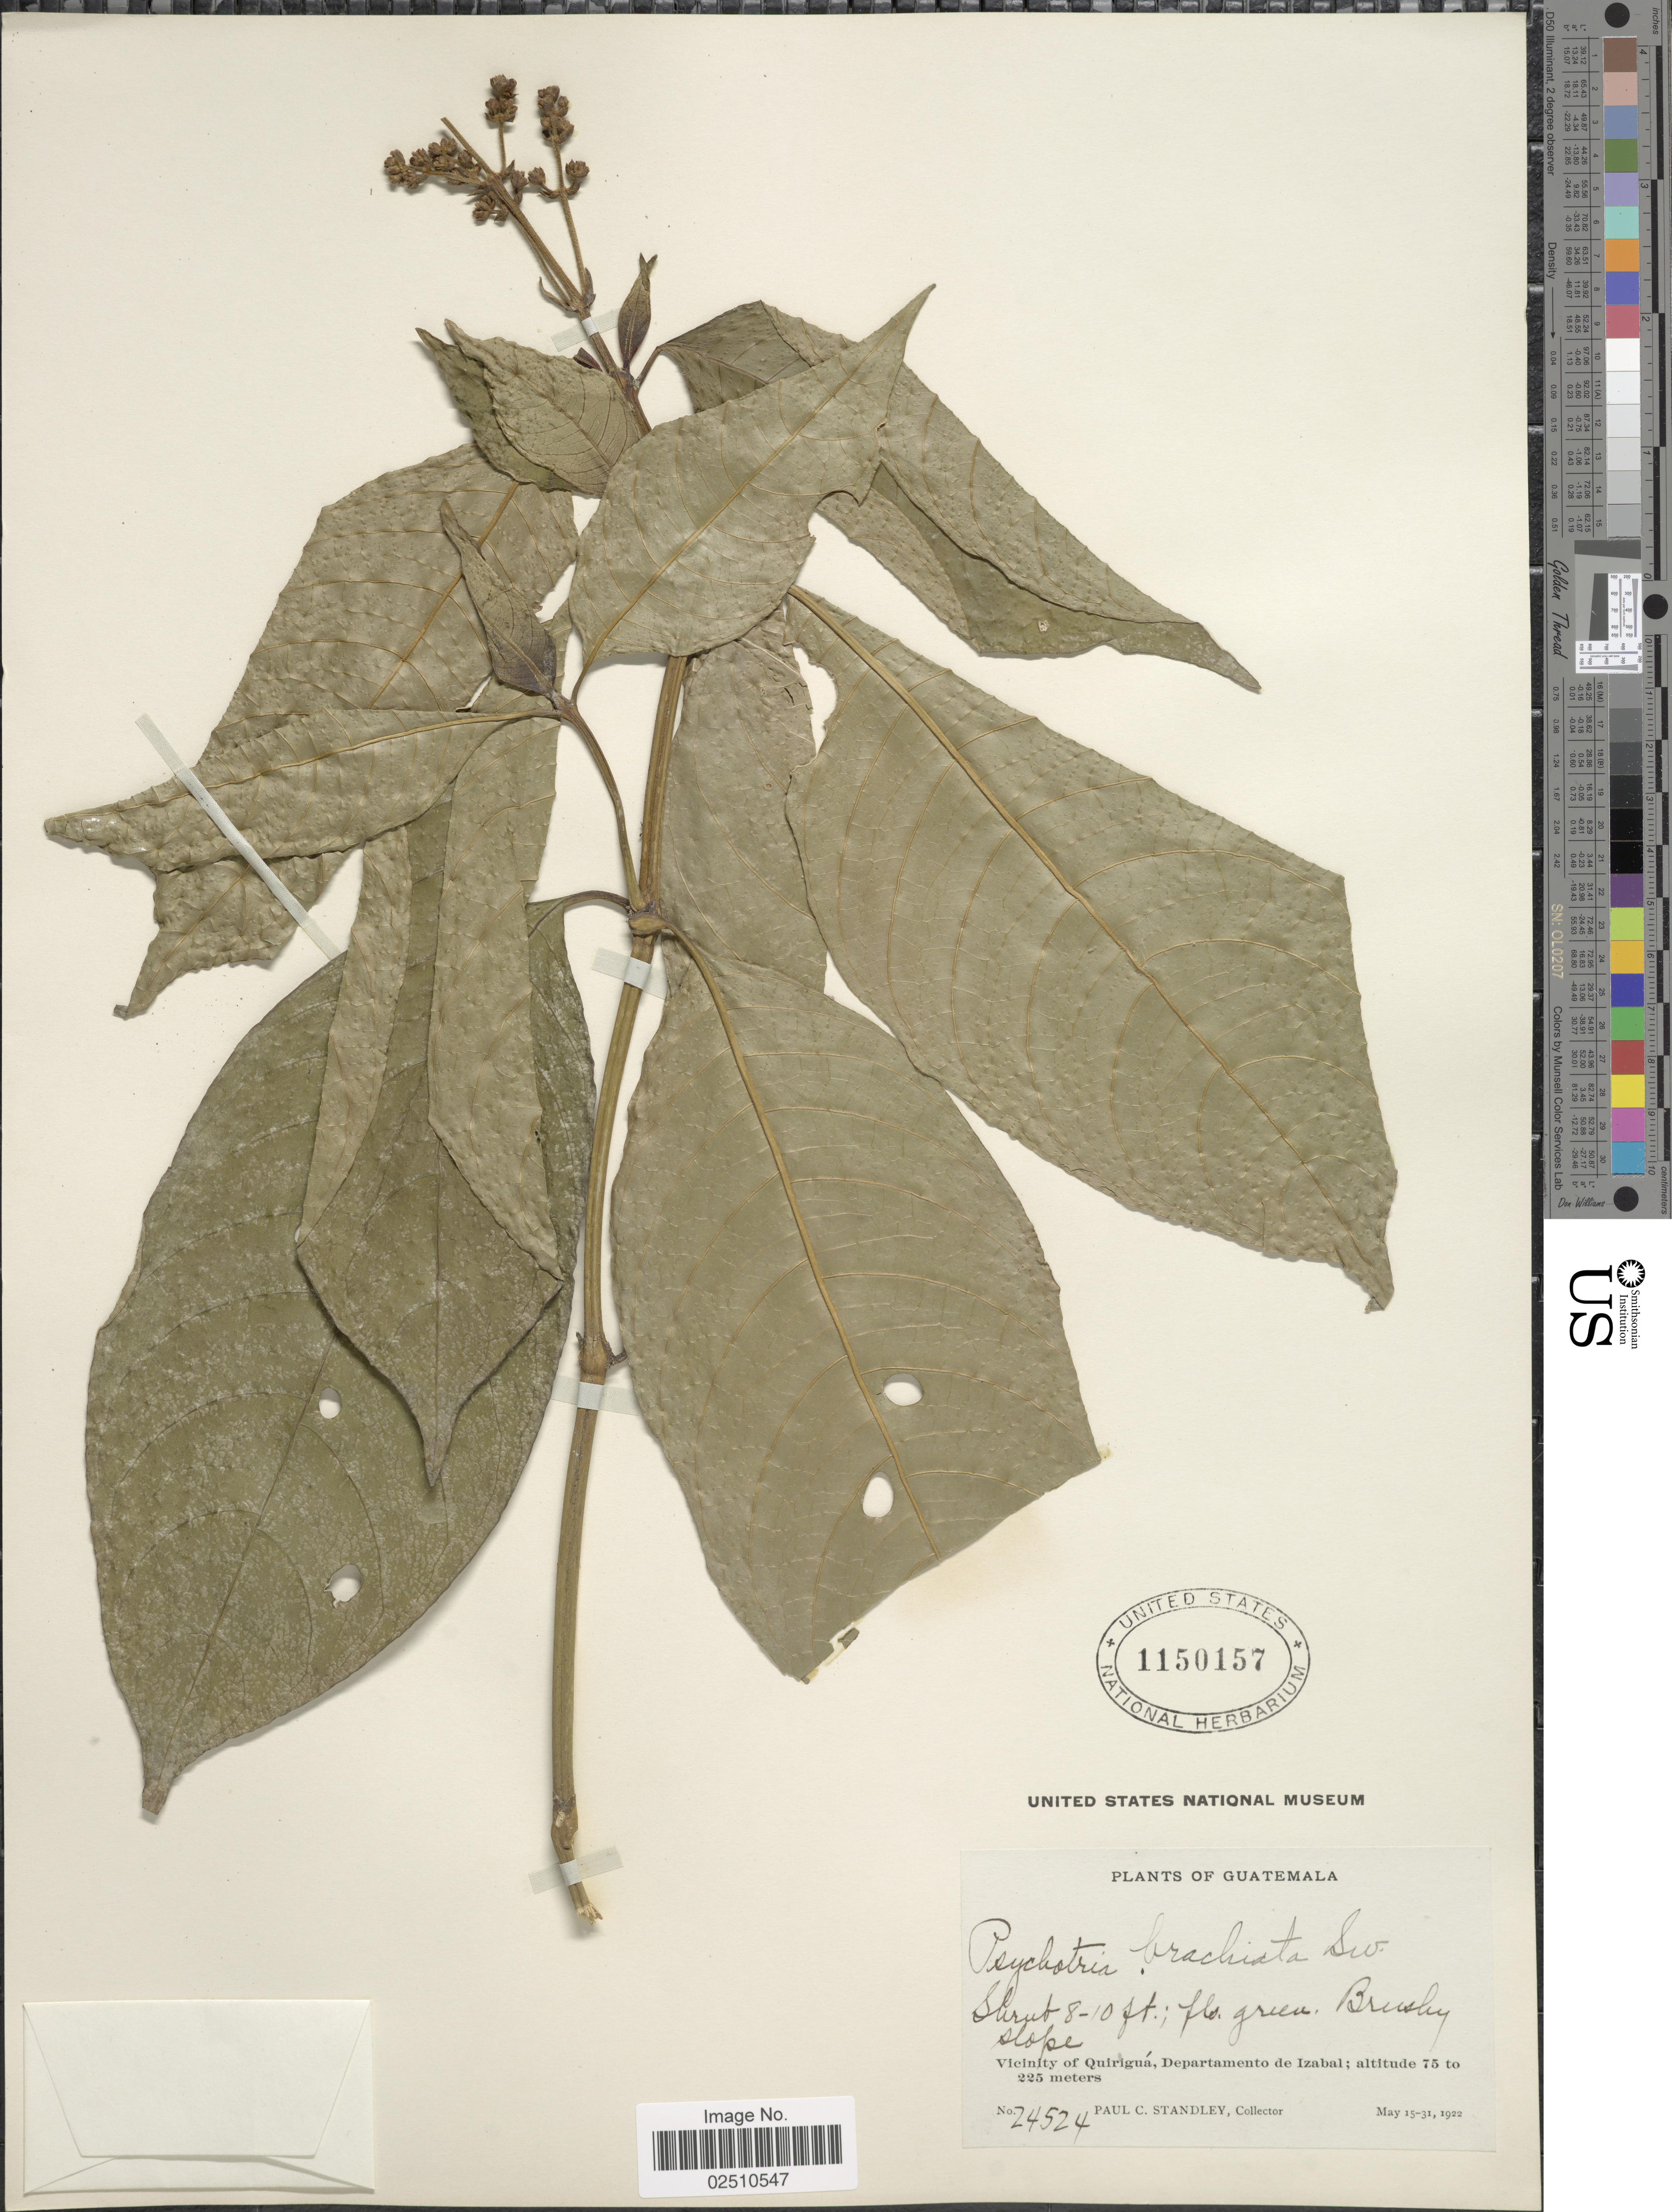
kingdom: Plantae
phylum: Tracheophyta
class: Magnoliopsida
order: Gentianales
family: Rubiaceae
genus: Psychotria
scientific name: Psychotria brachiata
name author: Sw.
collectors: P. C. Standley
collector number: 24524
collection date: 1922-05-15/1922-05-31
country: Guatemala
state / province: Izabal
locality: Vicinity of Quirigua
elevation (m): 75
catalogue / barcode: US 1150157